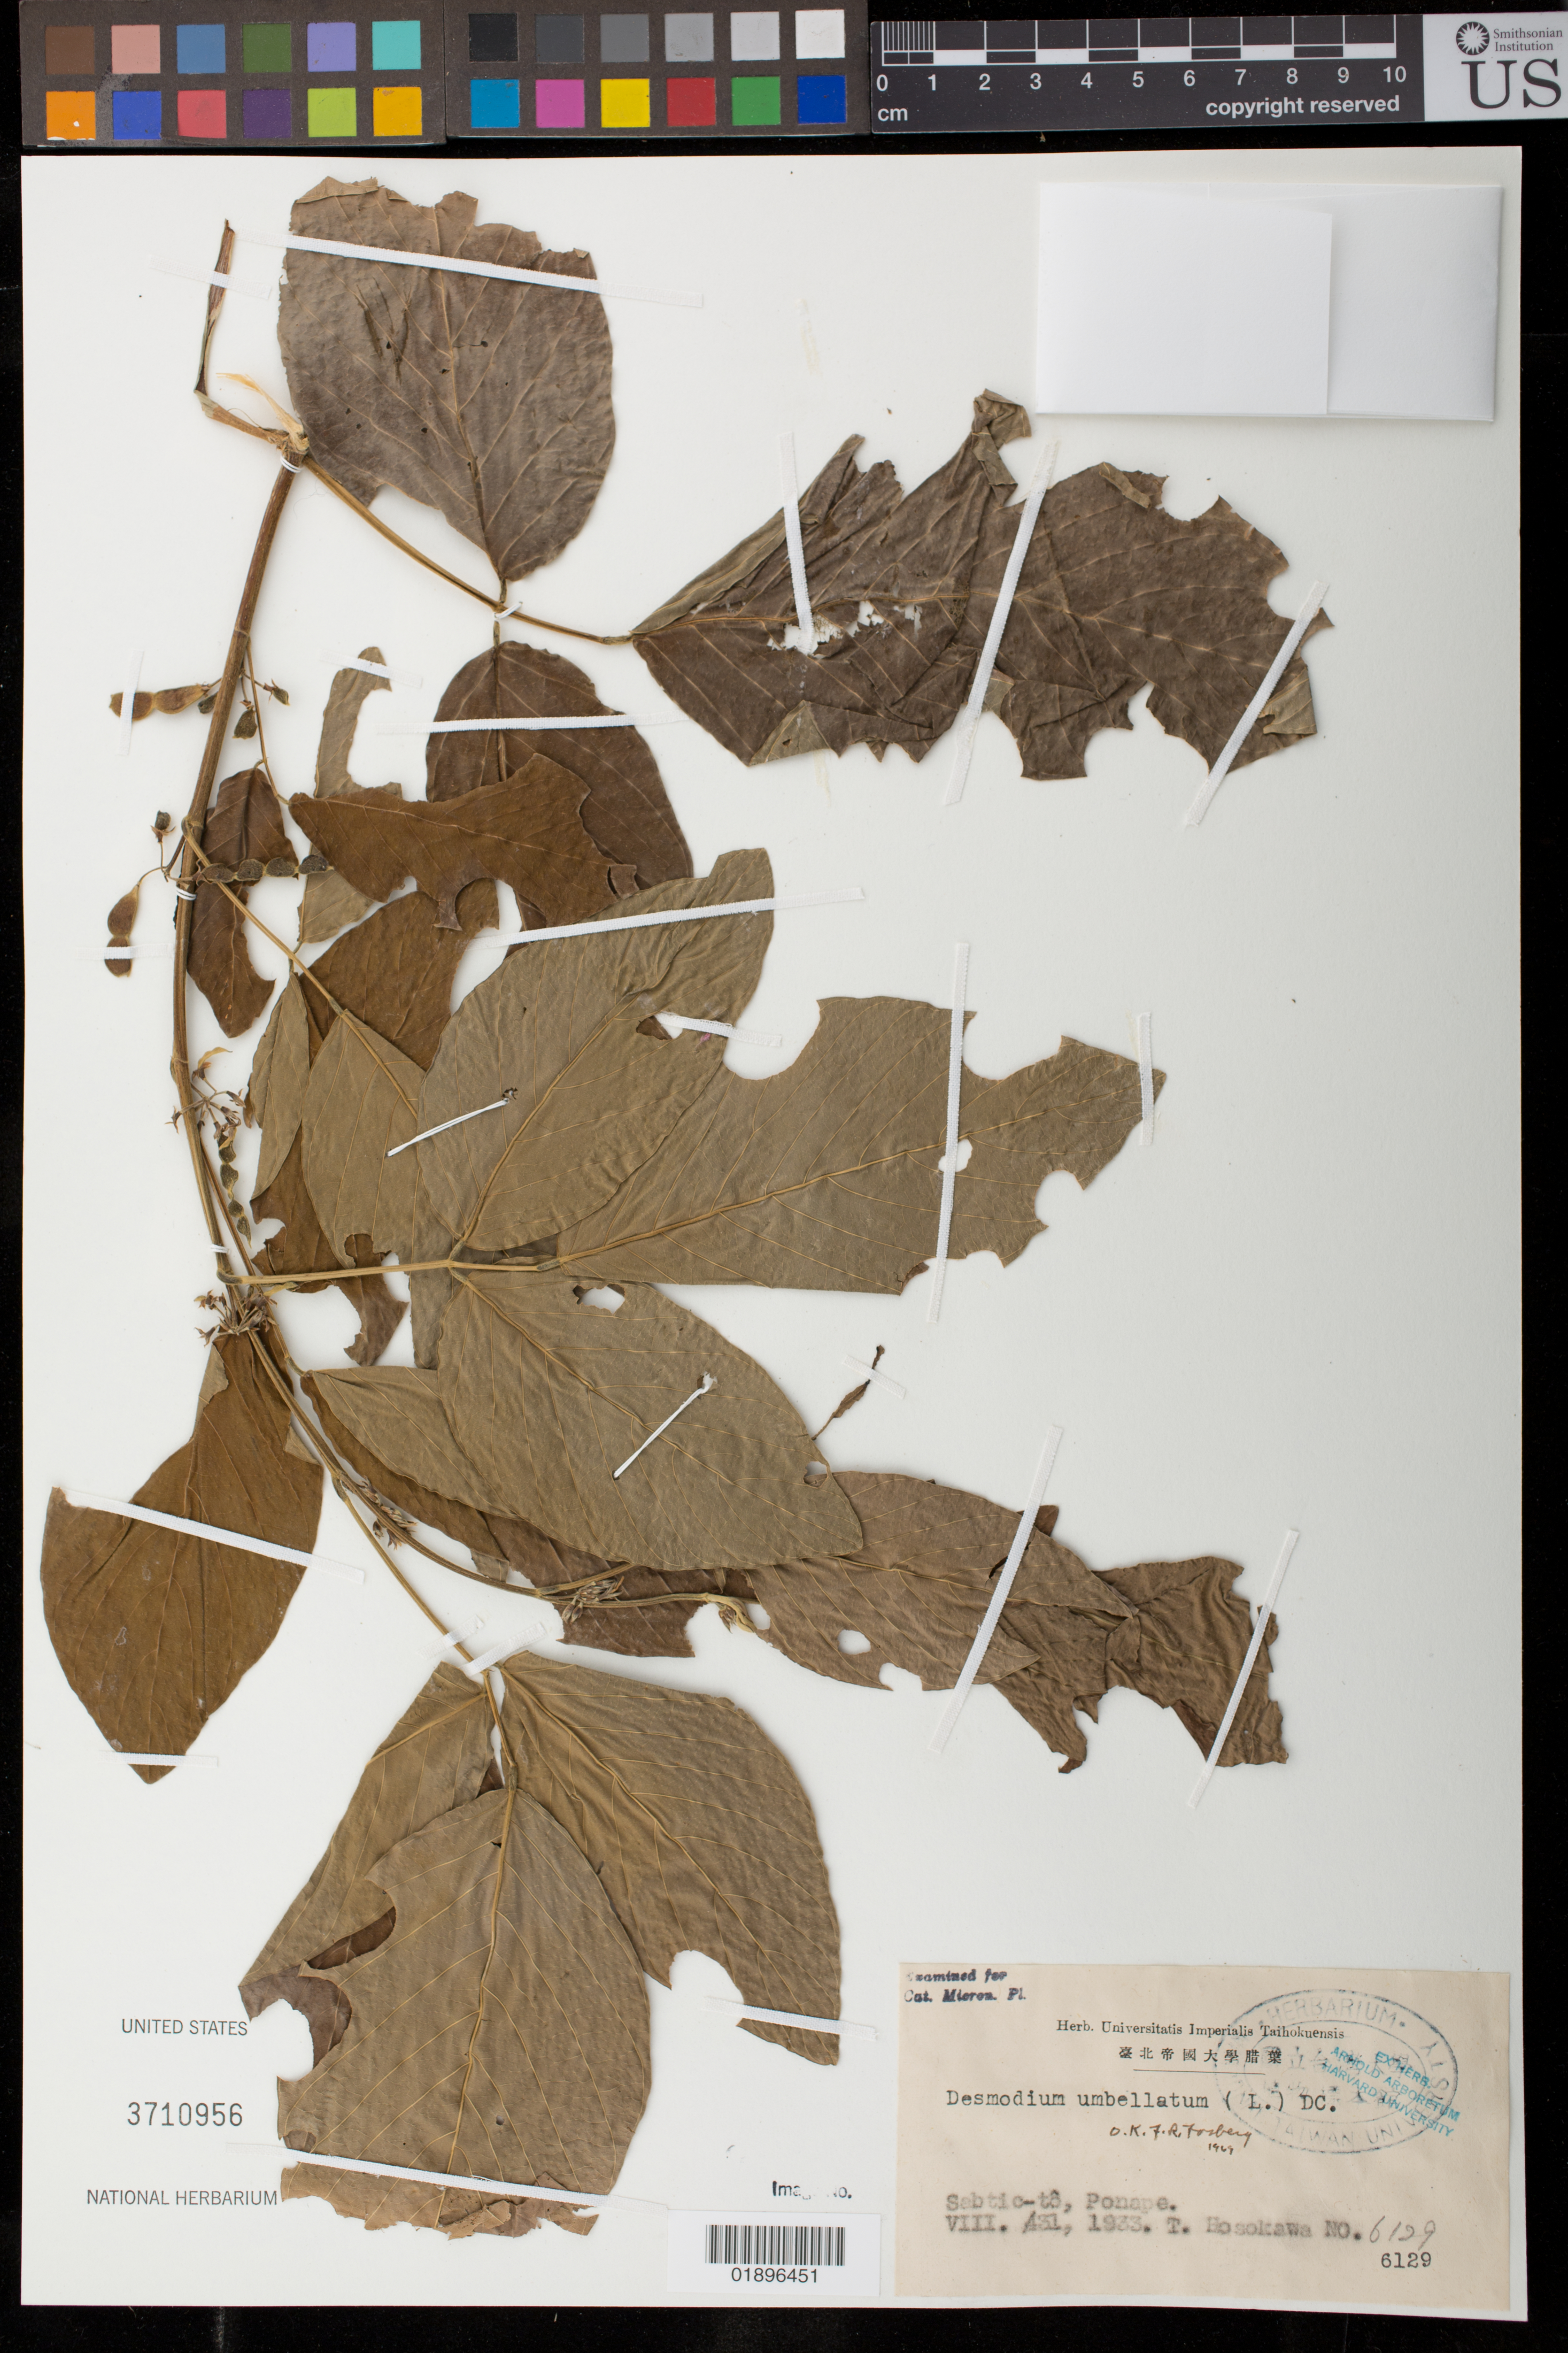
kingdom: Plantae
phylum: Tracheophyta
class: Magnoliopsida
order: Fabales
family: Fabaceae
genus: Dendrolobium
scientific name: Dendrolobium umbellatum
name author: (L.) Benth.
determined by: Strong, Mark T., (BOT), Smithsonian Institution - National Museum of Natural History (UNITED STATES)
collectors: T. Hosokawa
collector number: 6129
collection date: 1933-08-31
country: Micronesia, Federated States of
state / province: Pohnpei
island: Pohnpei [Ponape]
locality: Sabtic -to, Ponape.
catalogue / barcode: US 3710956